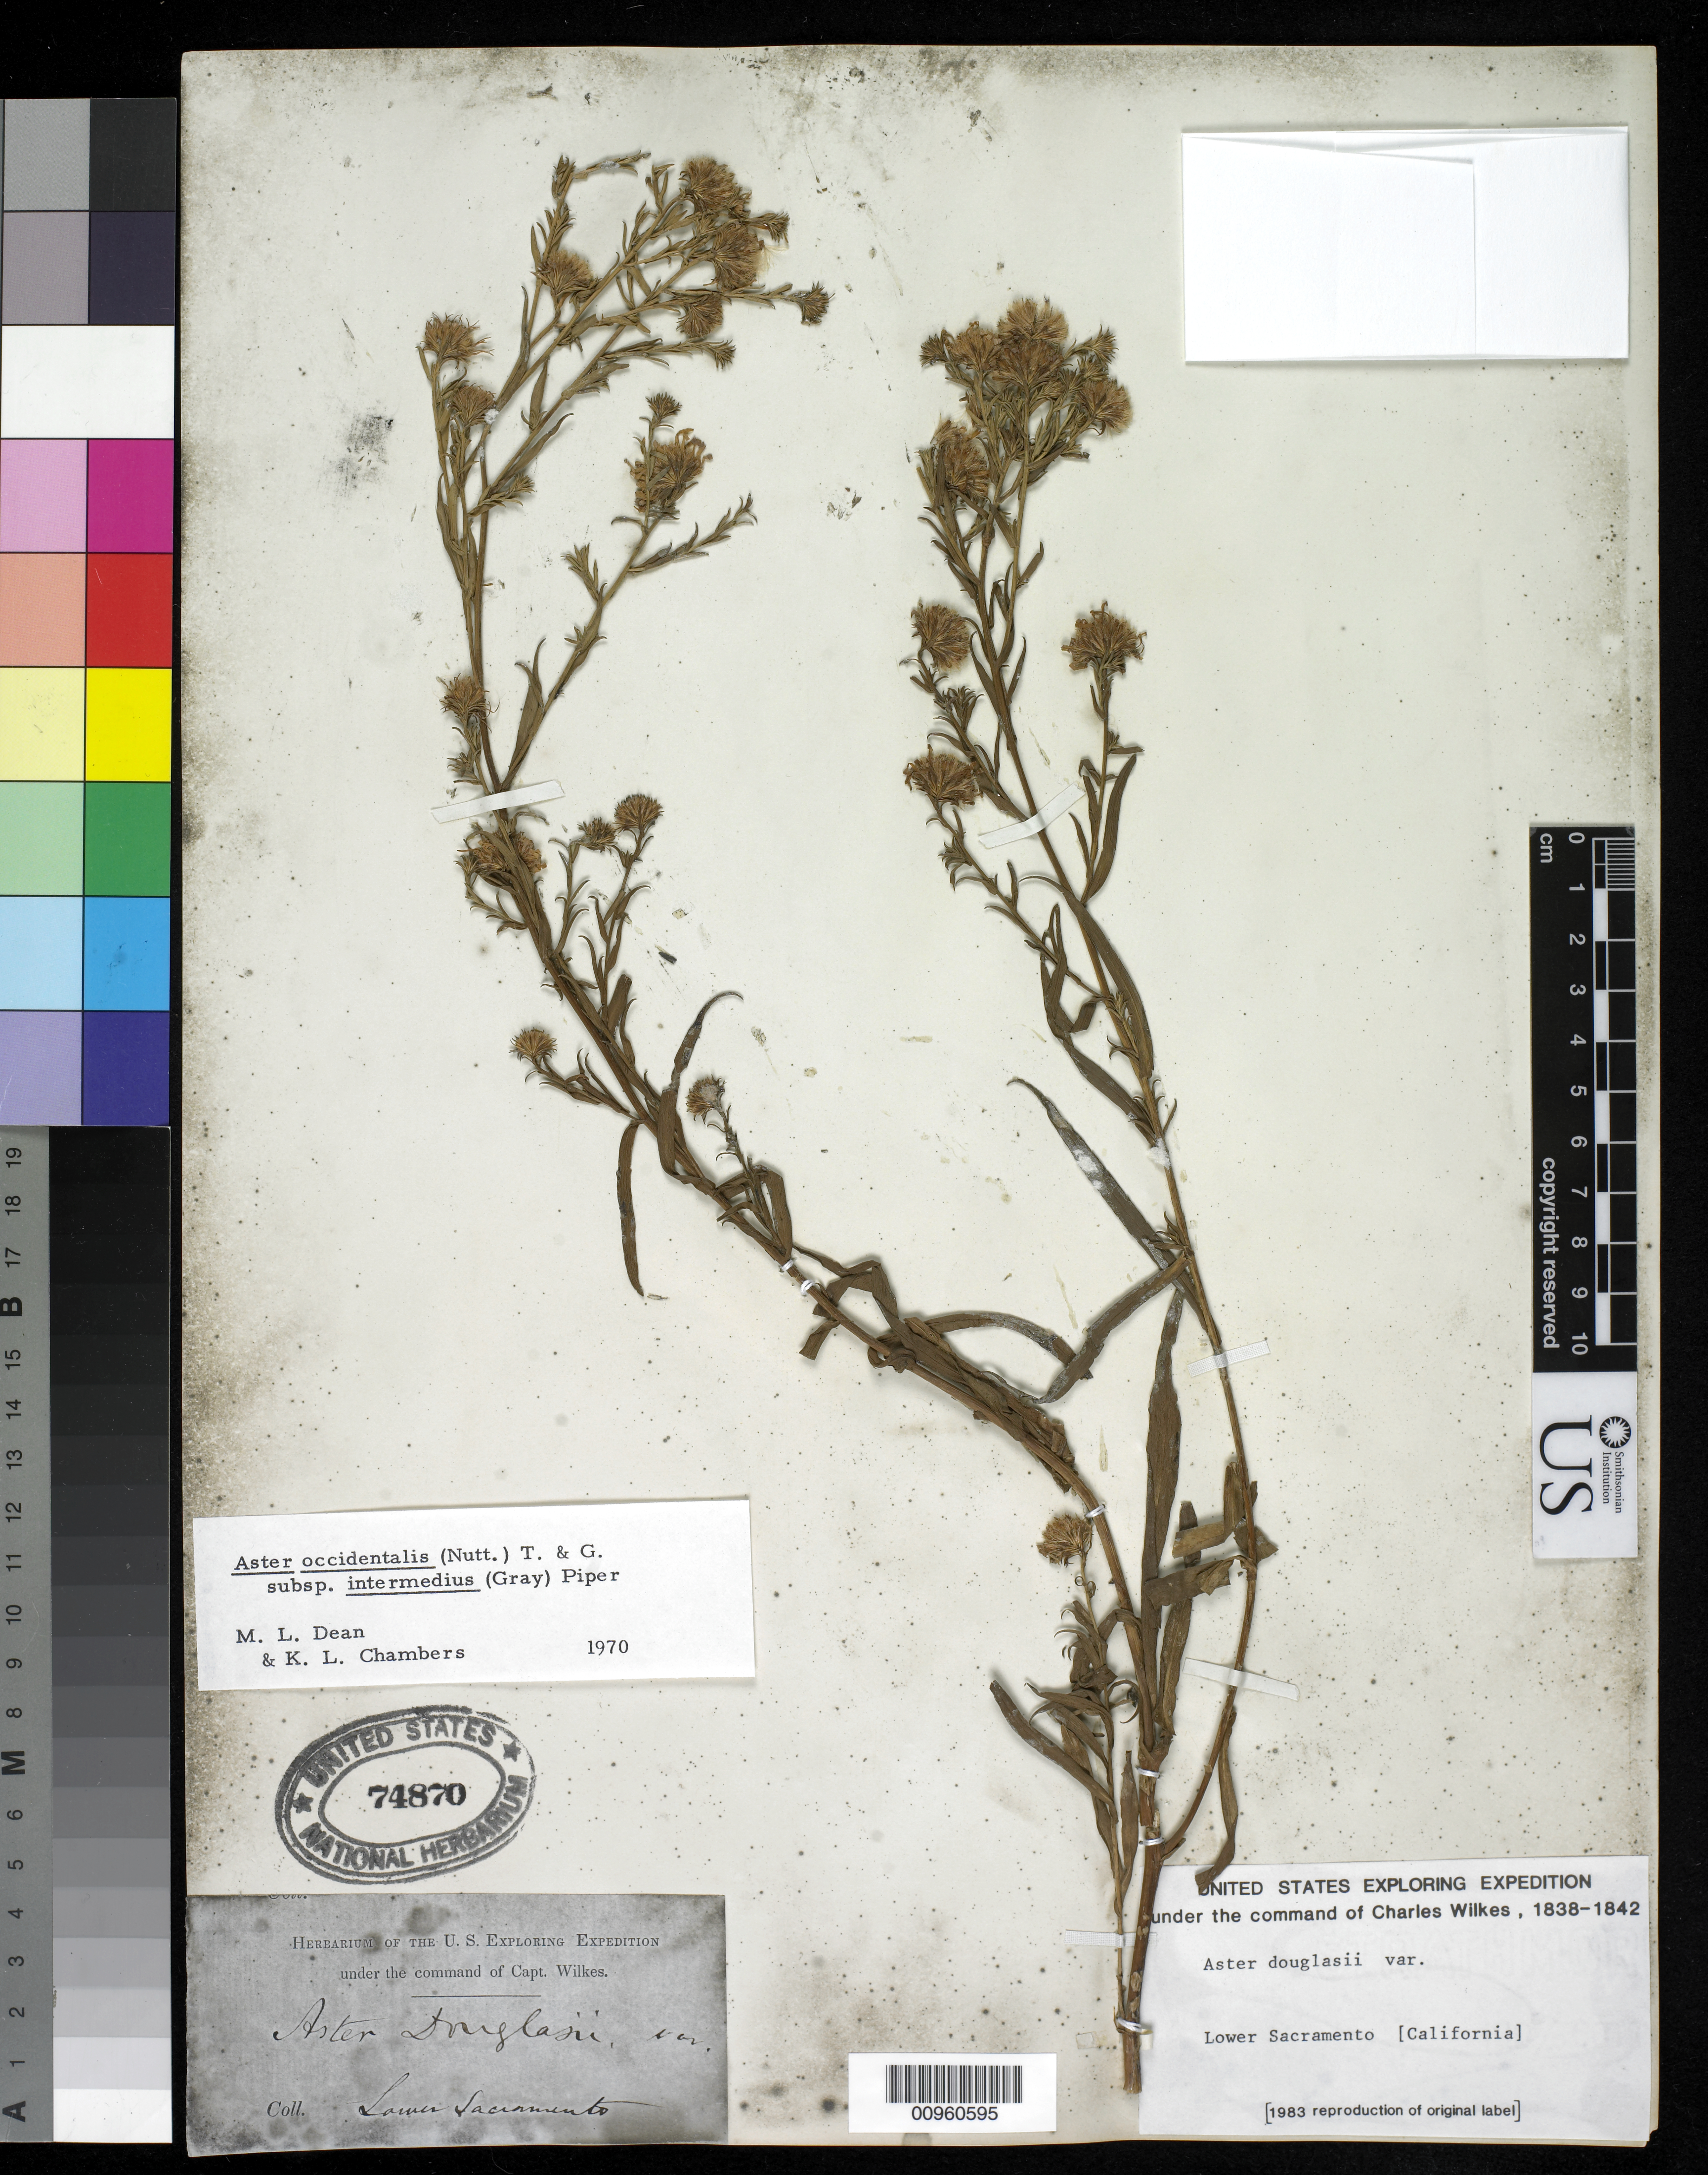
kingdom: Plantae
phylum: Tracheophyta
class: Magnoliopsida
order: Asterales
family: Asteraceae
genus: Symphyotrichum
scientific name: Symphyotrichum spathulatum var. intermedium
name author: (A. Gray) G.L. Nesom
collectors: Wilkes Explor. Exped.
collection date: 1838/1842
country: United States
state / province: California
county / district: Sacramento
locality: Lower Sacramento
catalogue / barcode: US 74870